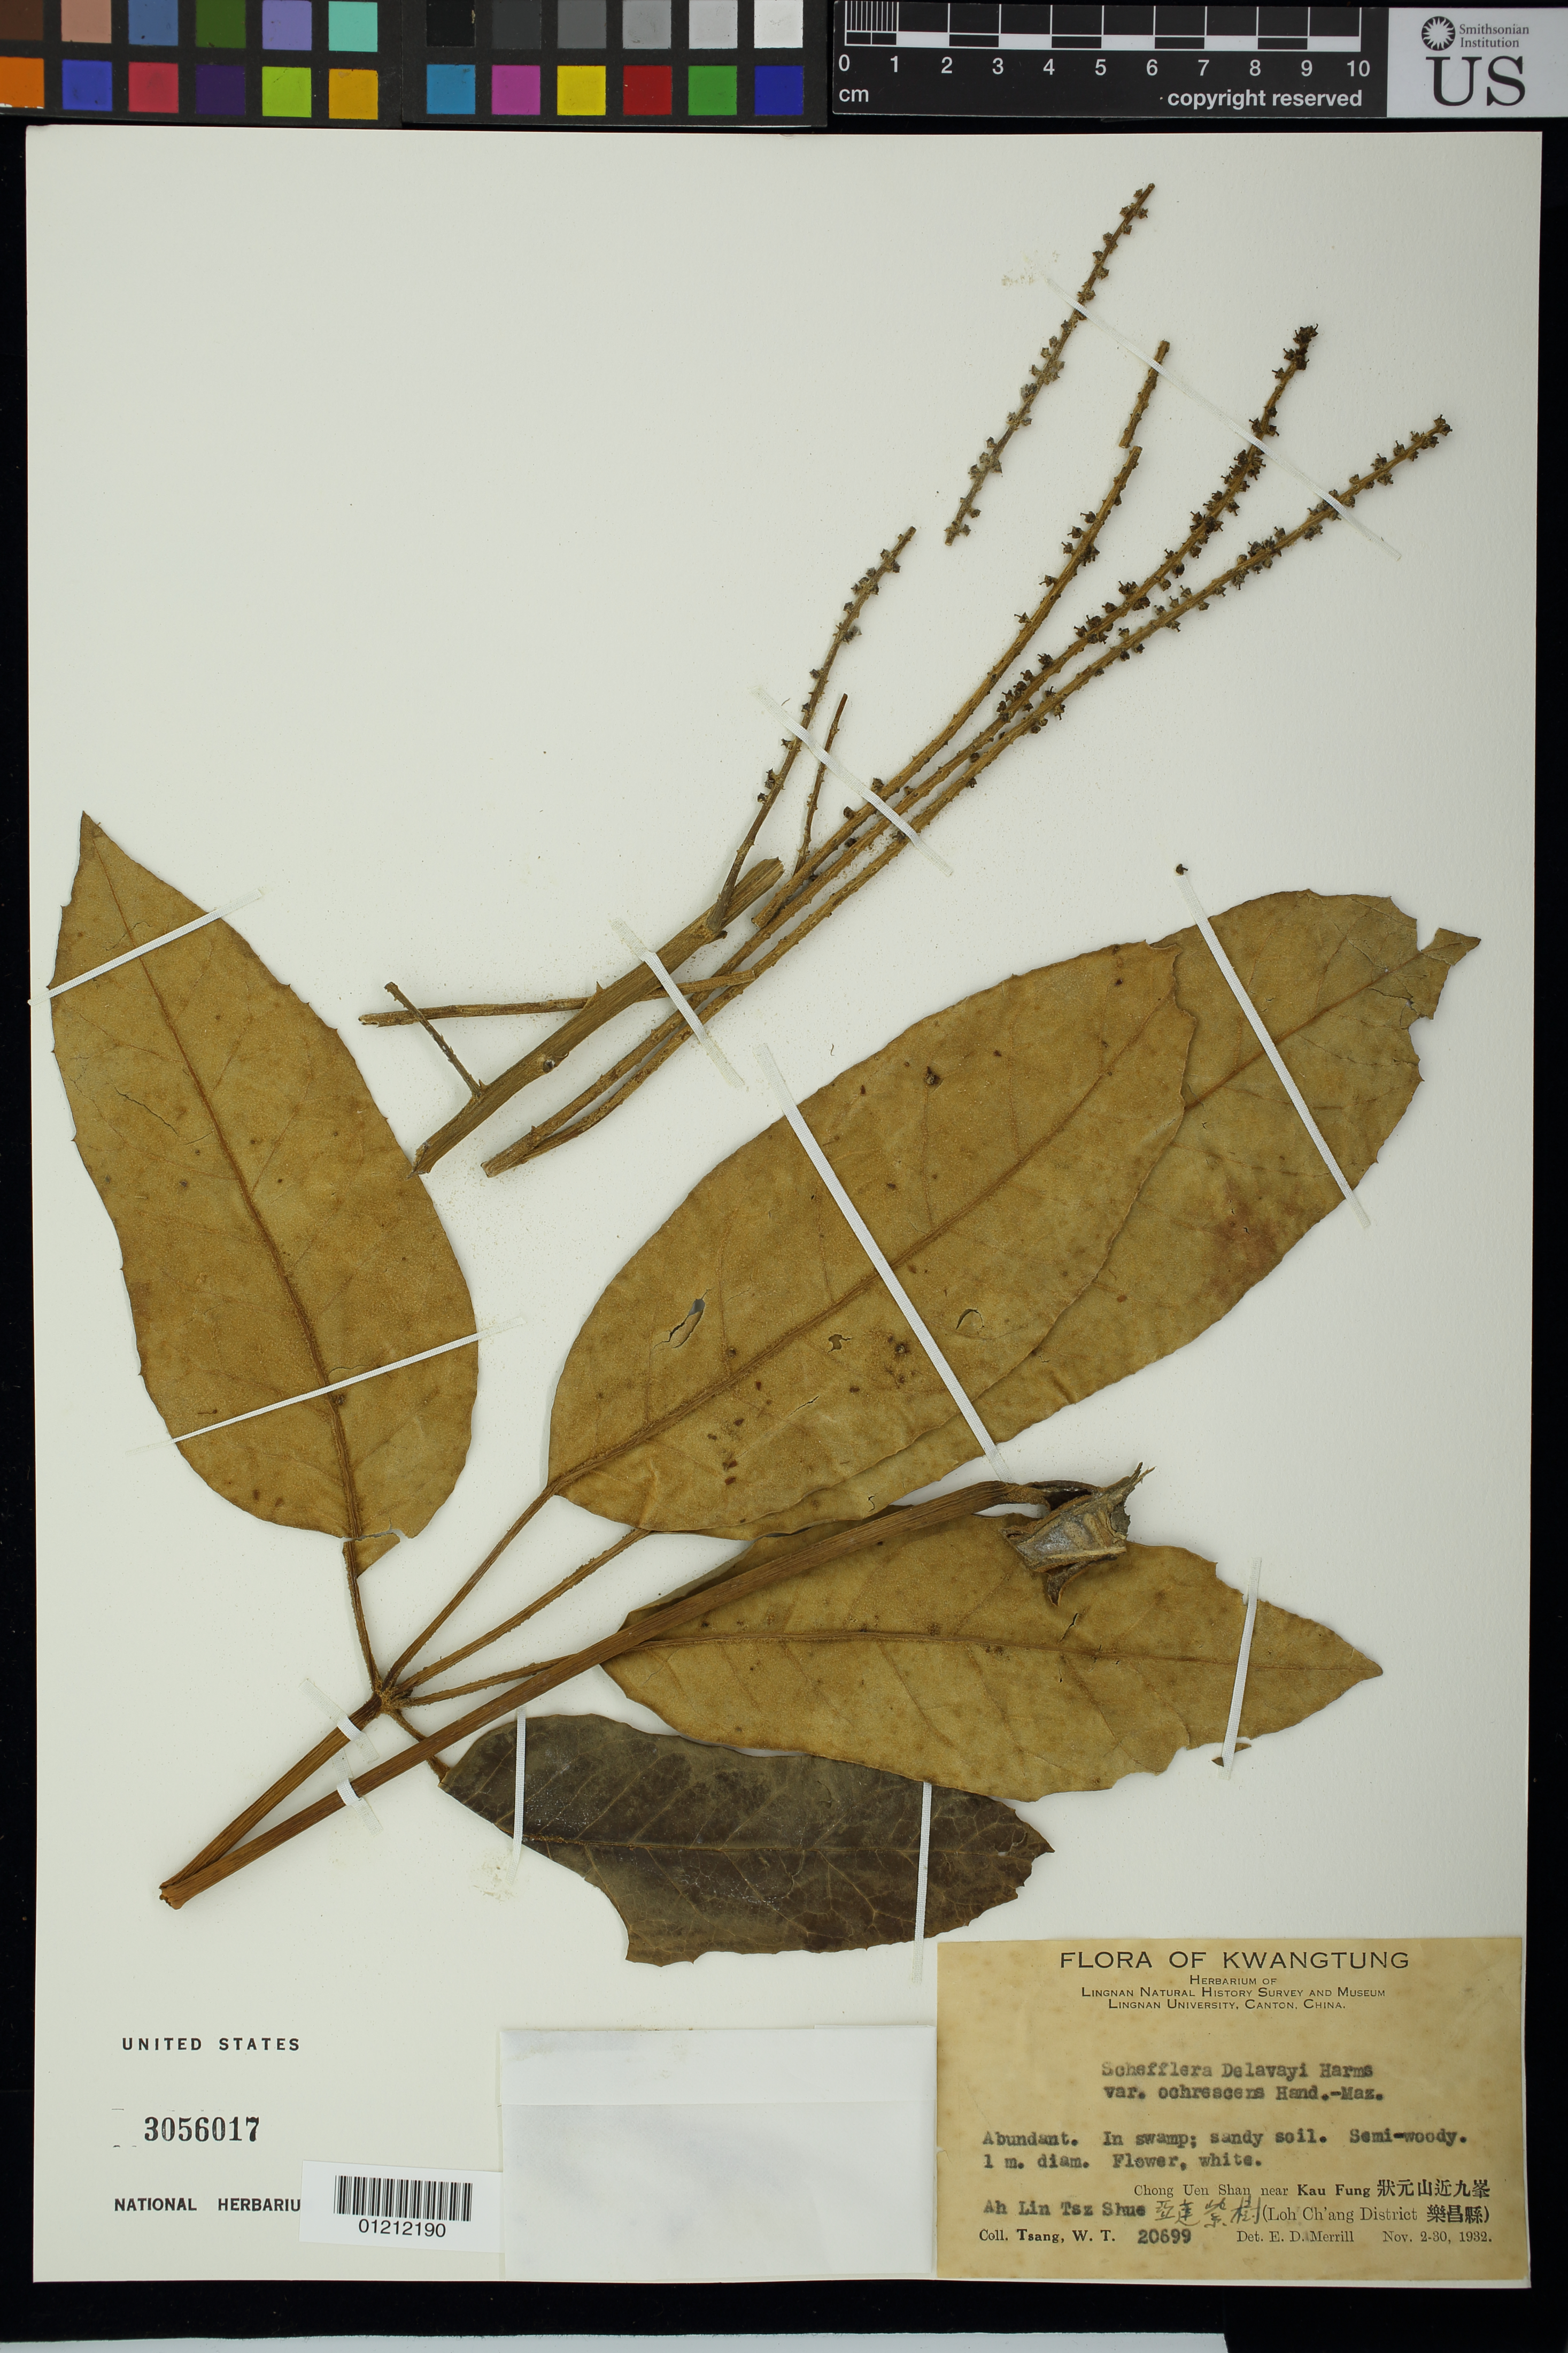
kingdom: Plantae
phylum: Tracheophyta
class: Magnoliopsida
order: Apiales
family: Araliaceae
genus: Schefflera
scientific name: Schefflera delavayi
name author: (Franch.) Harms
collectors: W. T. Tsang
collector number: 20699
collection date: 1930-11-30/1932-11-02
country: China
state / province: Guangdong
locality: Chong Uen Shan near Kau Fung. Loh Ch'ang District. In swamp; sandy soil.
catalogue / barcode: US 3056017